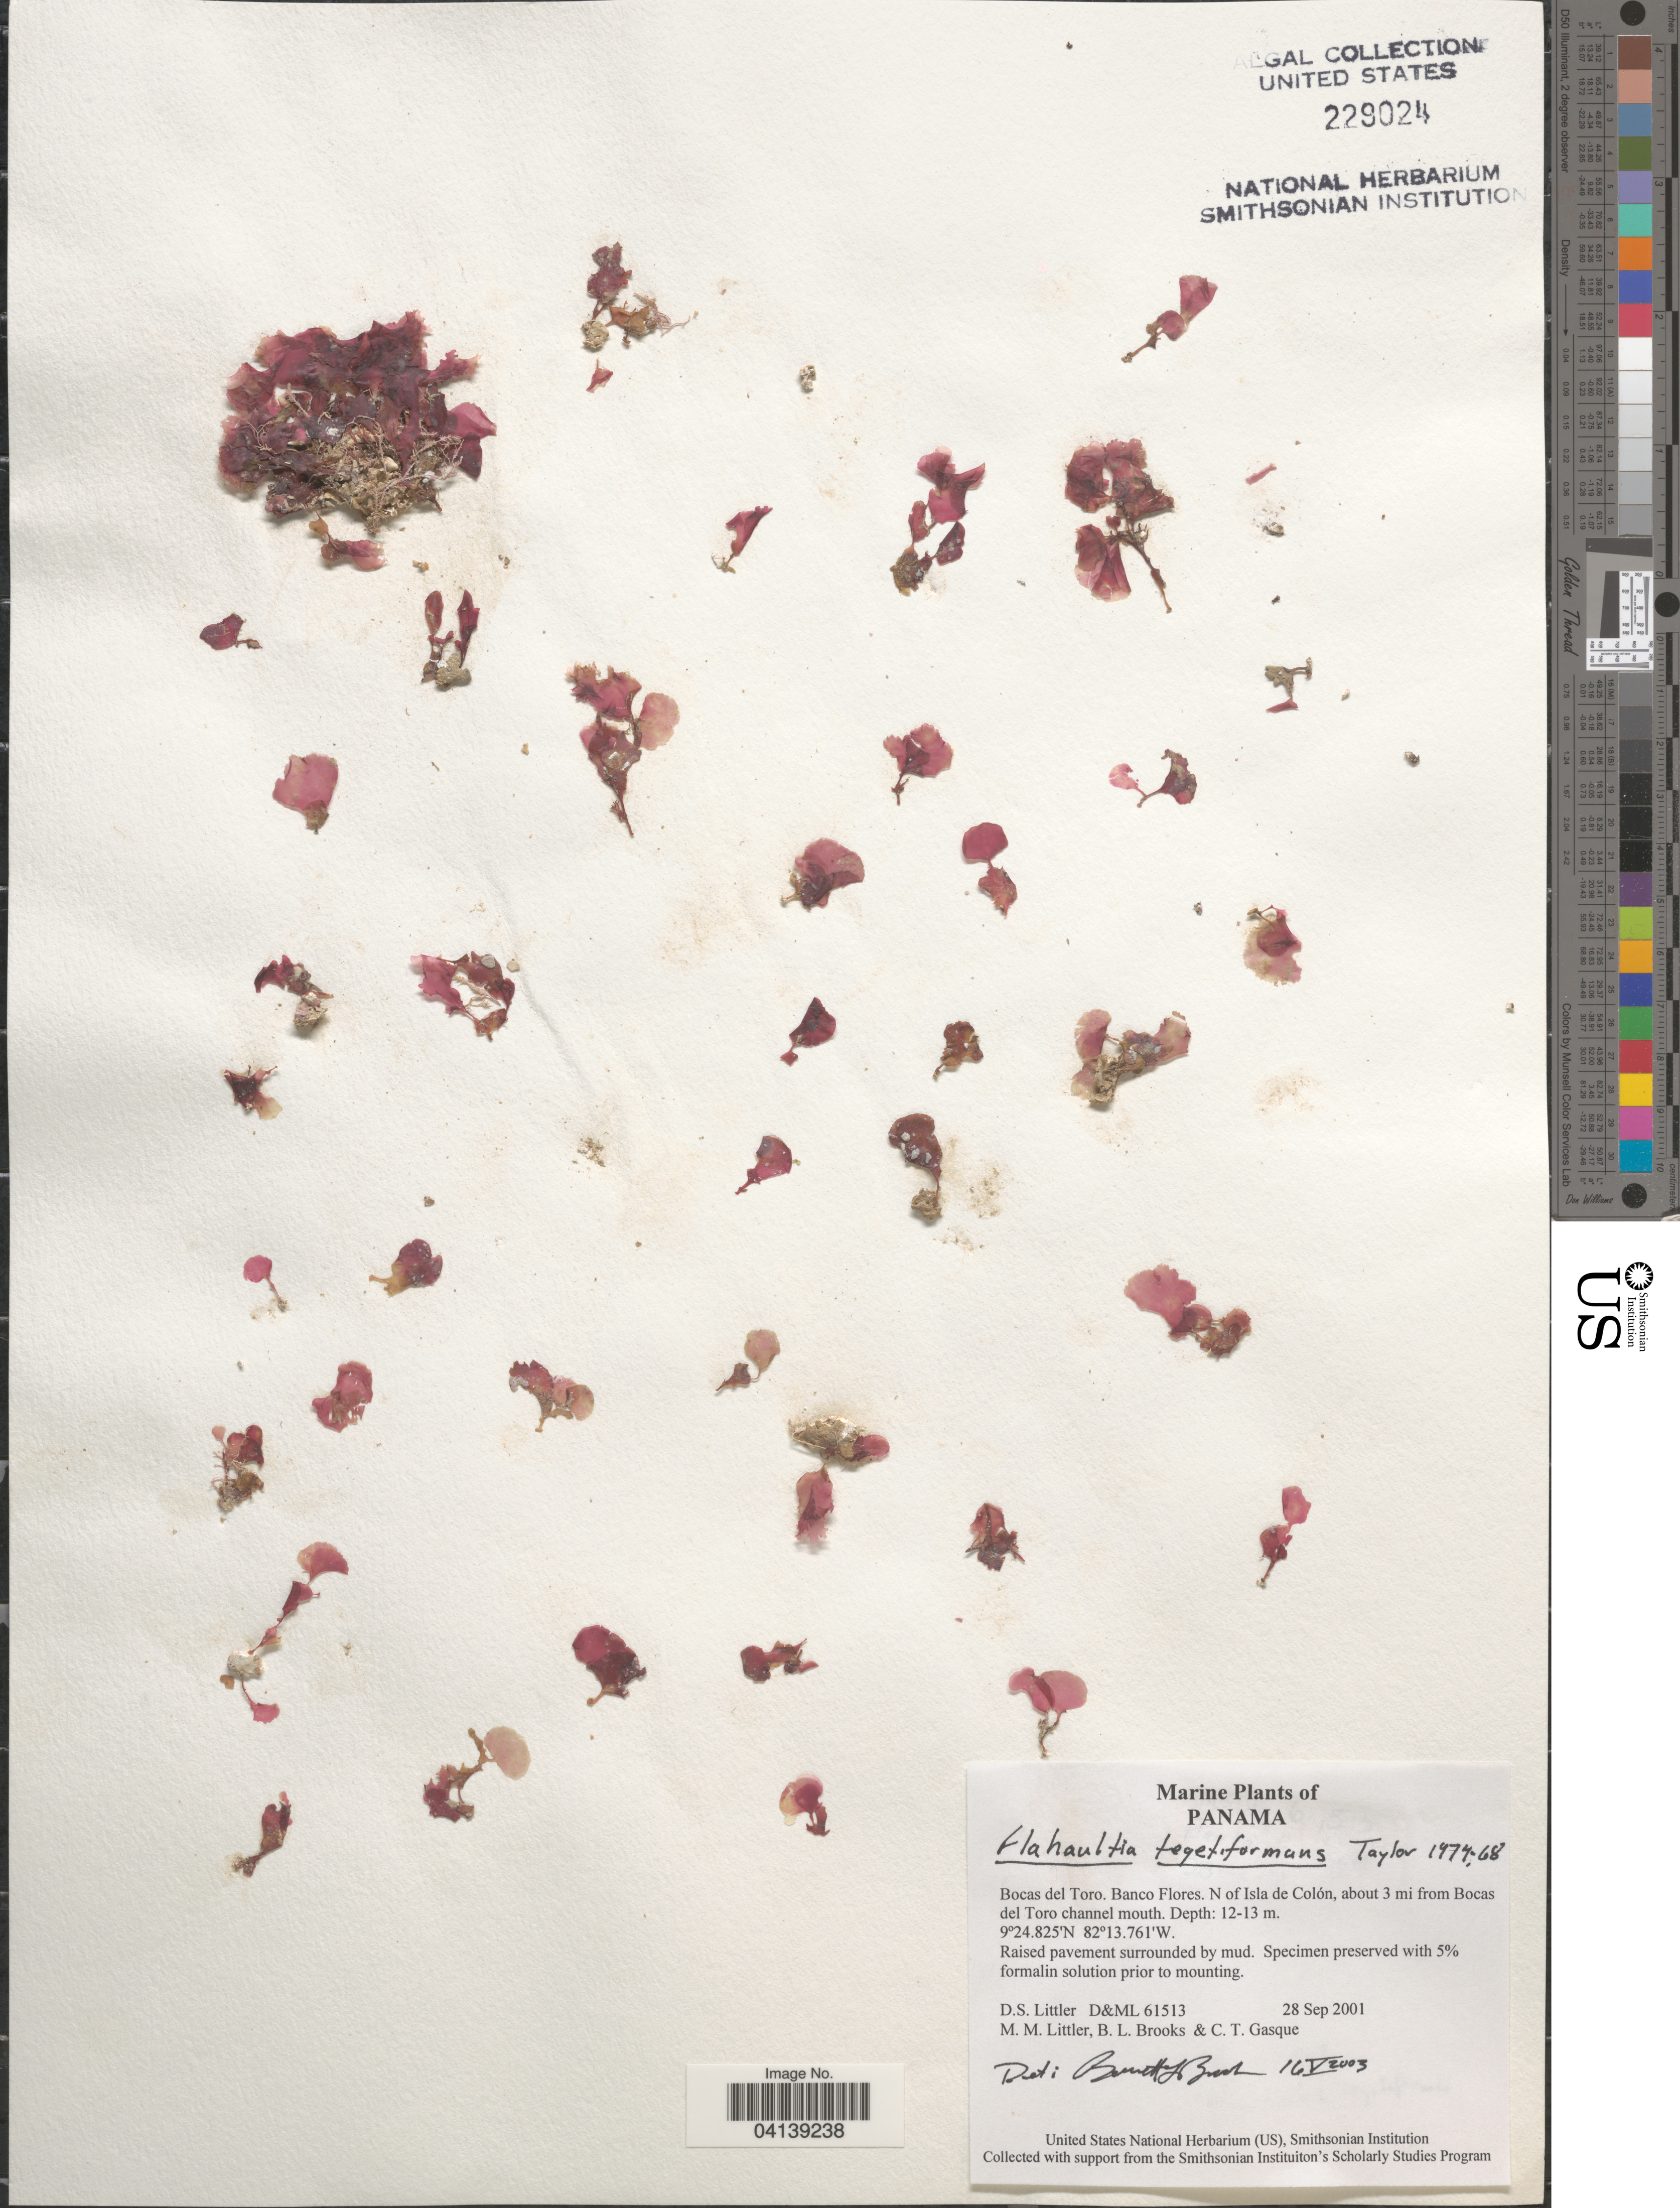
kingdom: Plantae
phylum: Rhodophyta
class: Florideophyceae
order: Gigartinales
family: Solieriaceae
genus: Flahaultia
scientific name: Flahaultia tegetiformans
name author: W.R. Taylor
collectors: D. S. Littler, B. Brooks & C. Gasque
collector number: D&ML61513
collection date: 2001-09-28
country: Panama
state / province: Bocas del Toro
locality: Banco Flores. N of Isla de Colón, about 3 mi from Bocas del Toro channel mouth.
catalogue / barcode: US 229024